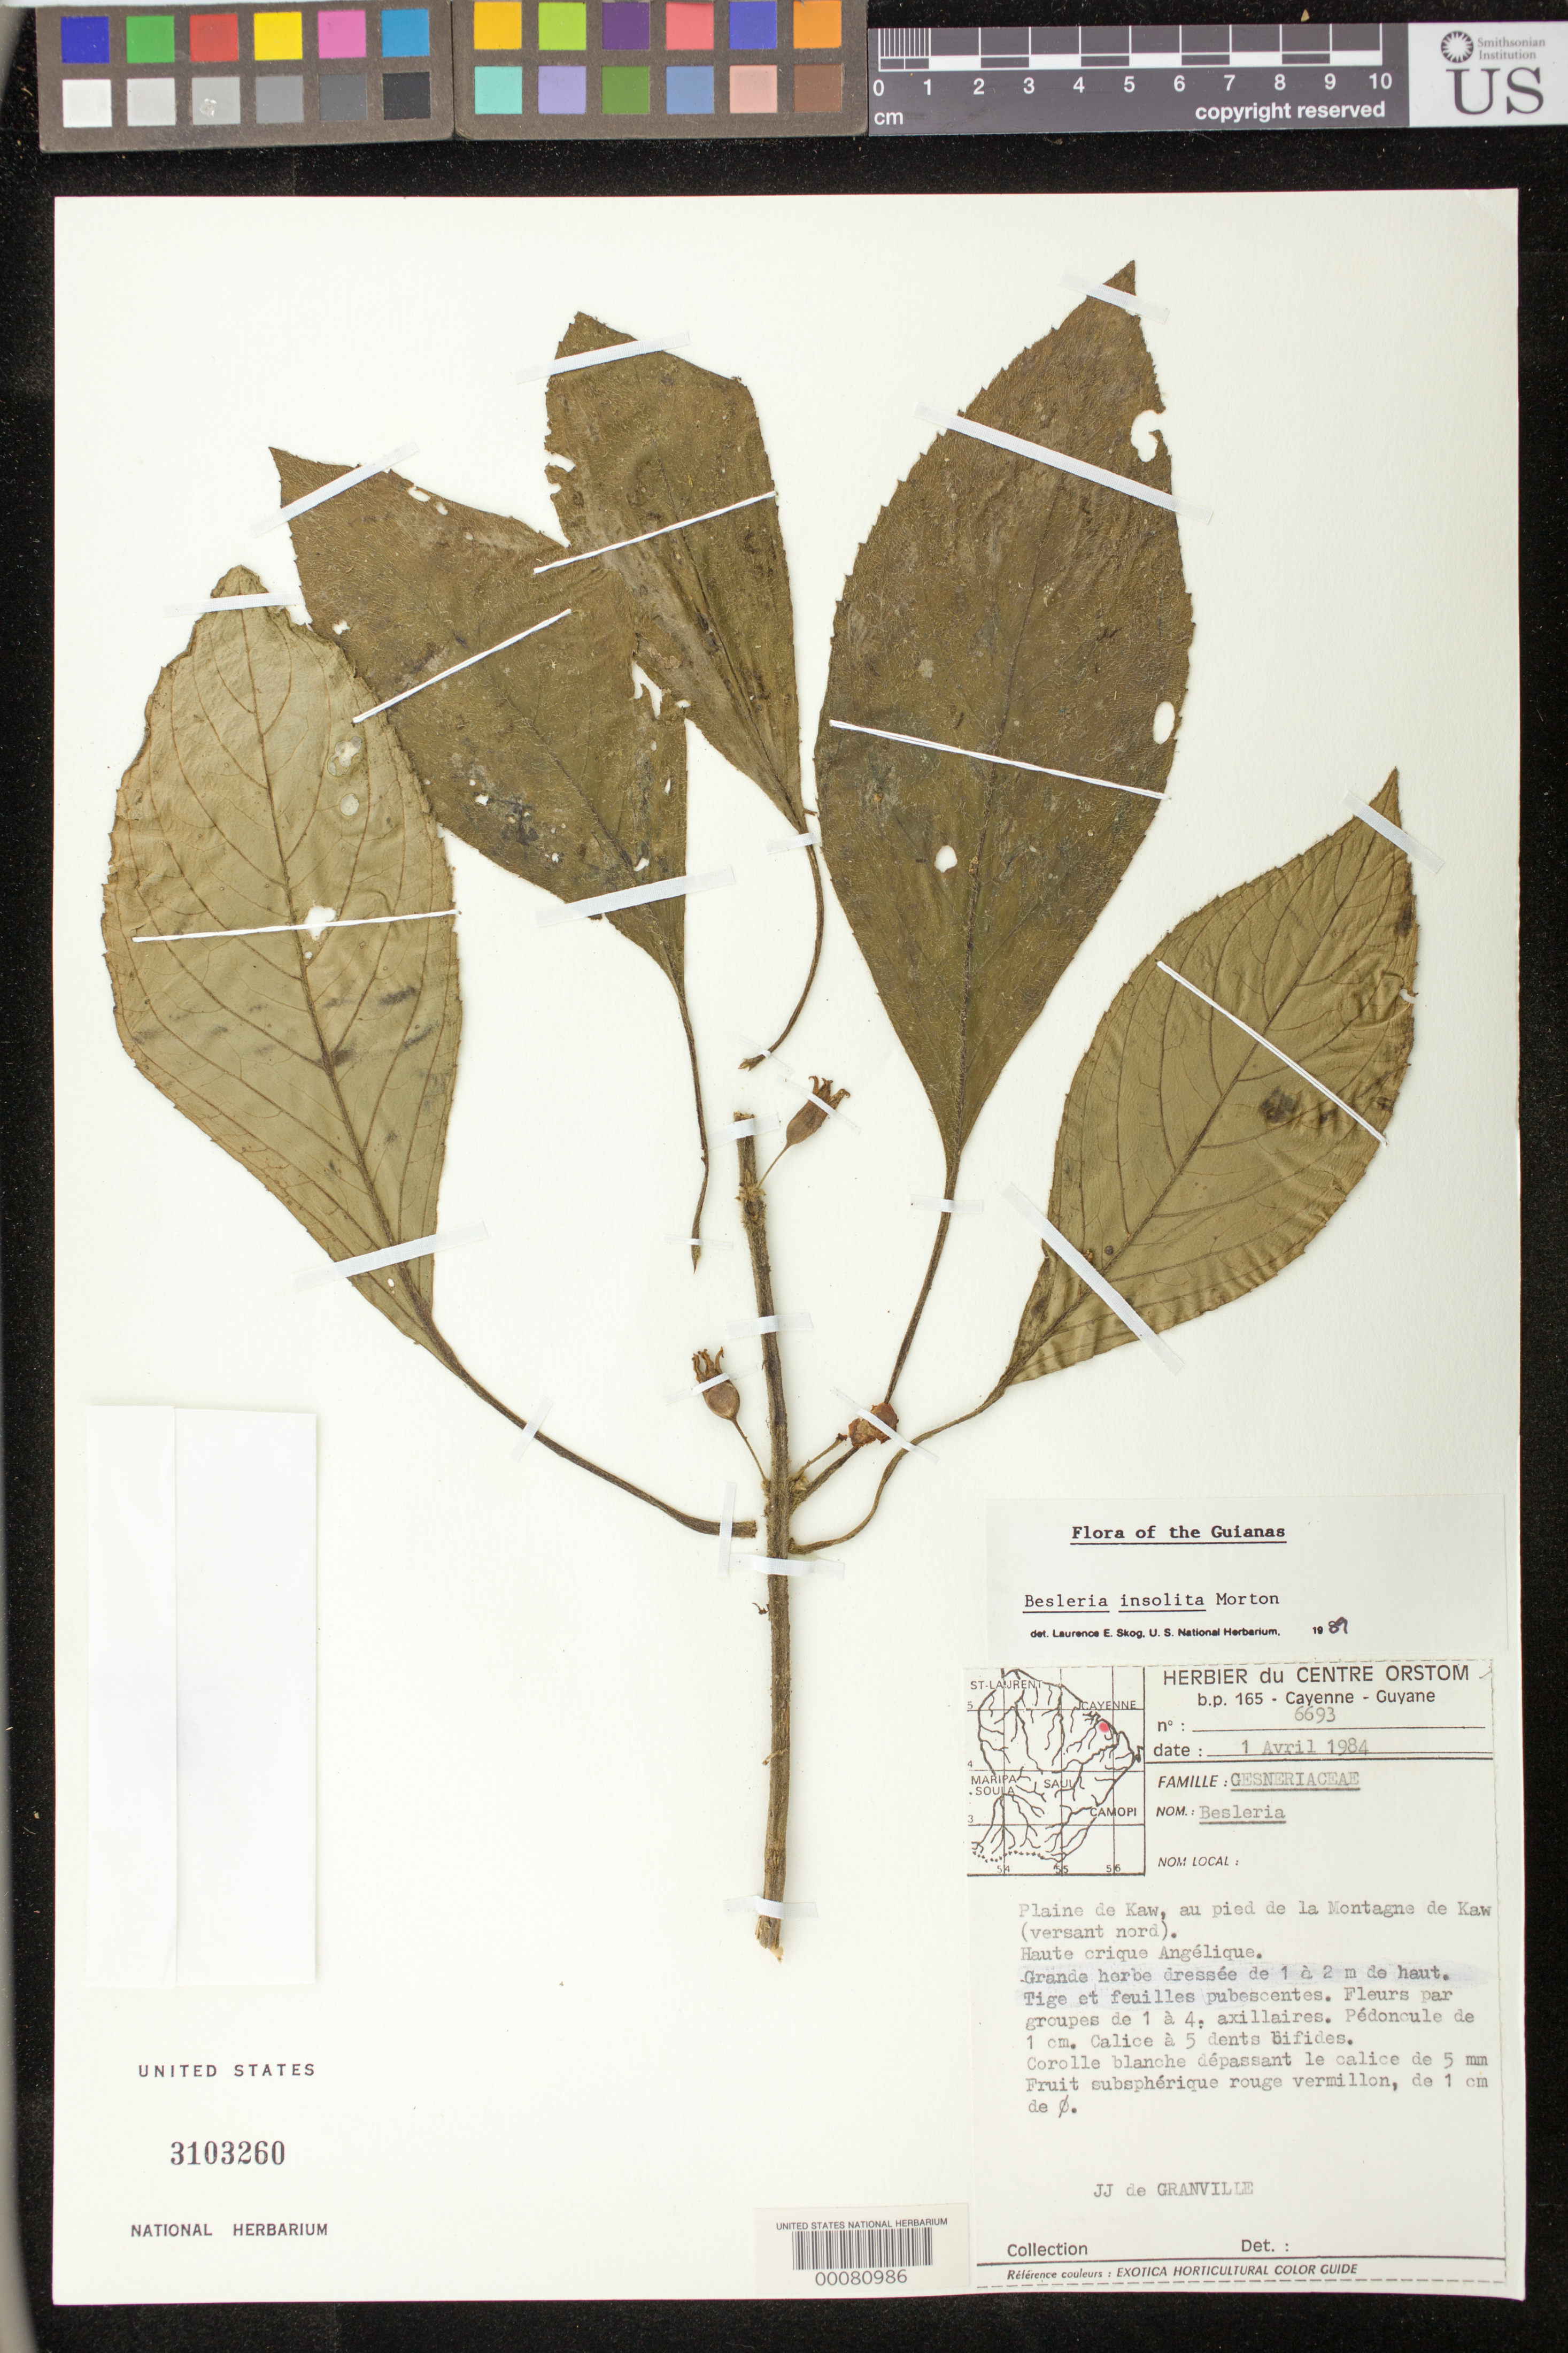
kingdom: Plantae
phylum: Tracheophyta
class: Magnoliopsida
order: Lamiales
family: Gesneriaceae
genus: Besleria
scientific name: Besleria insolita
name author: C.V. Morton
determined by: Skog, Laurence E.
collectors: J.-J. de Granville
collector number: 6693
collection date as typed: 01 Apr 1984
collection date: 1984-04-01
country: French Guiana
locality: Plaine de Kaw, au pied de la Montagne de Kaw (versant nord). Haute crique Angélique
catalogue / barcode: US 3103260